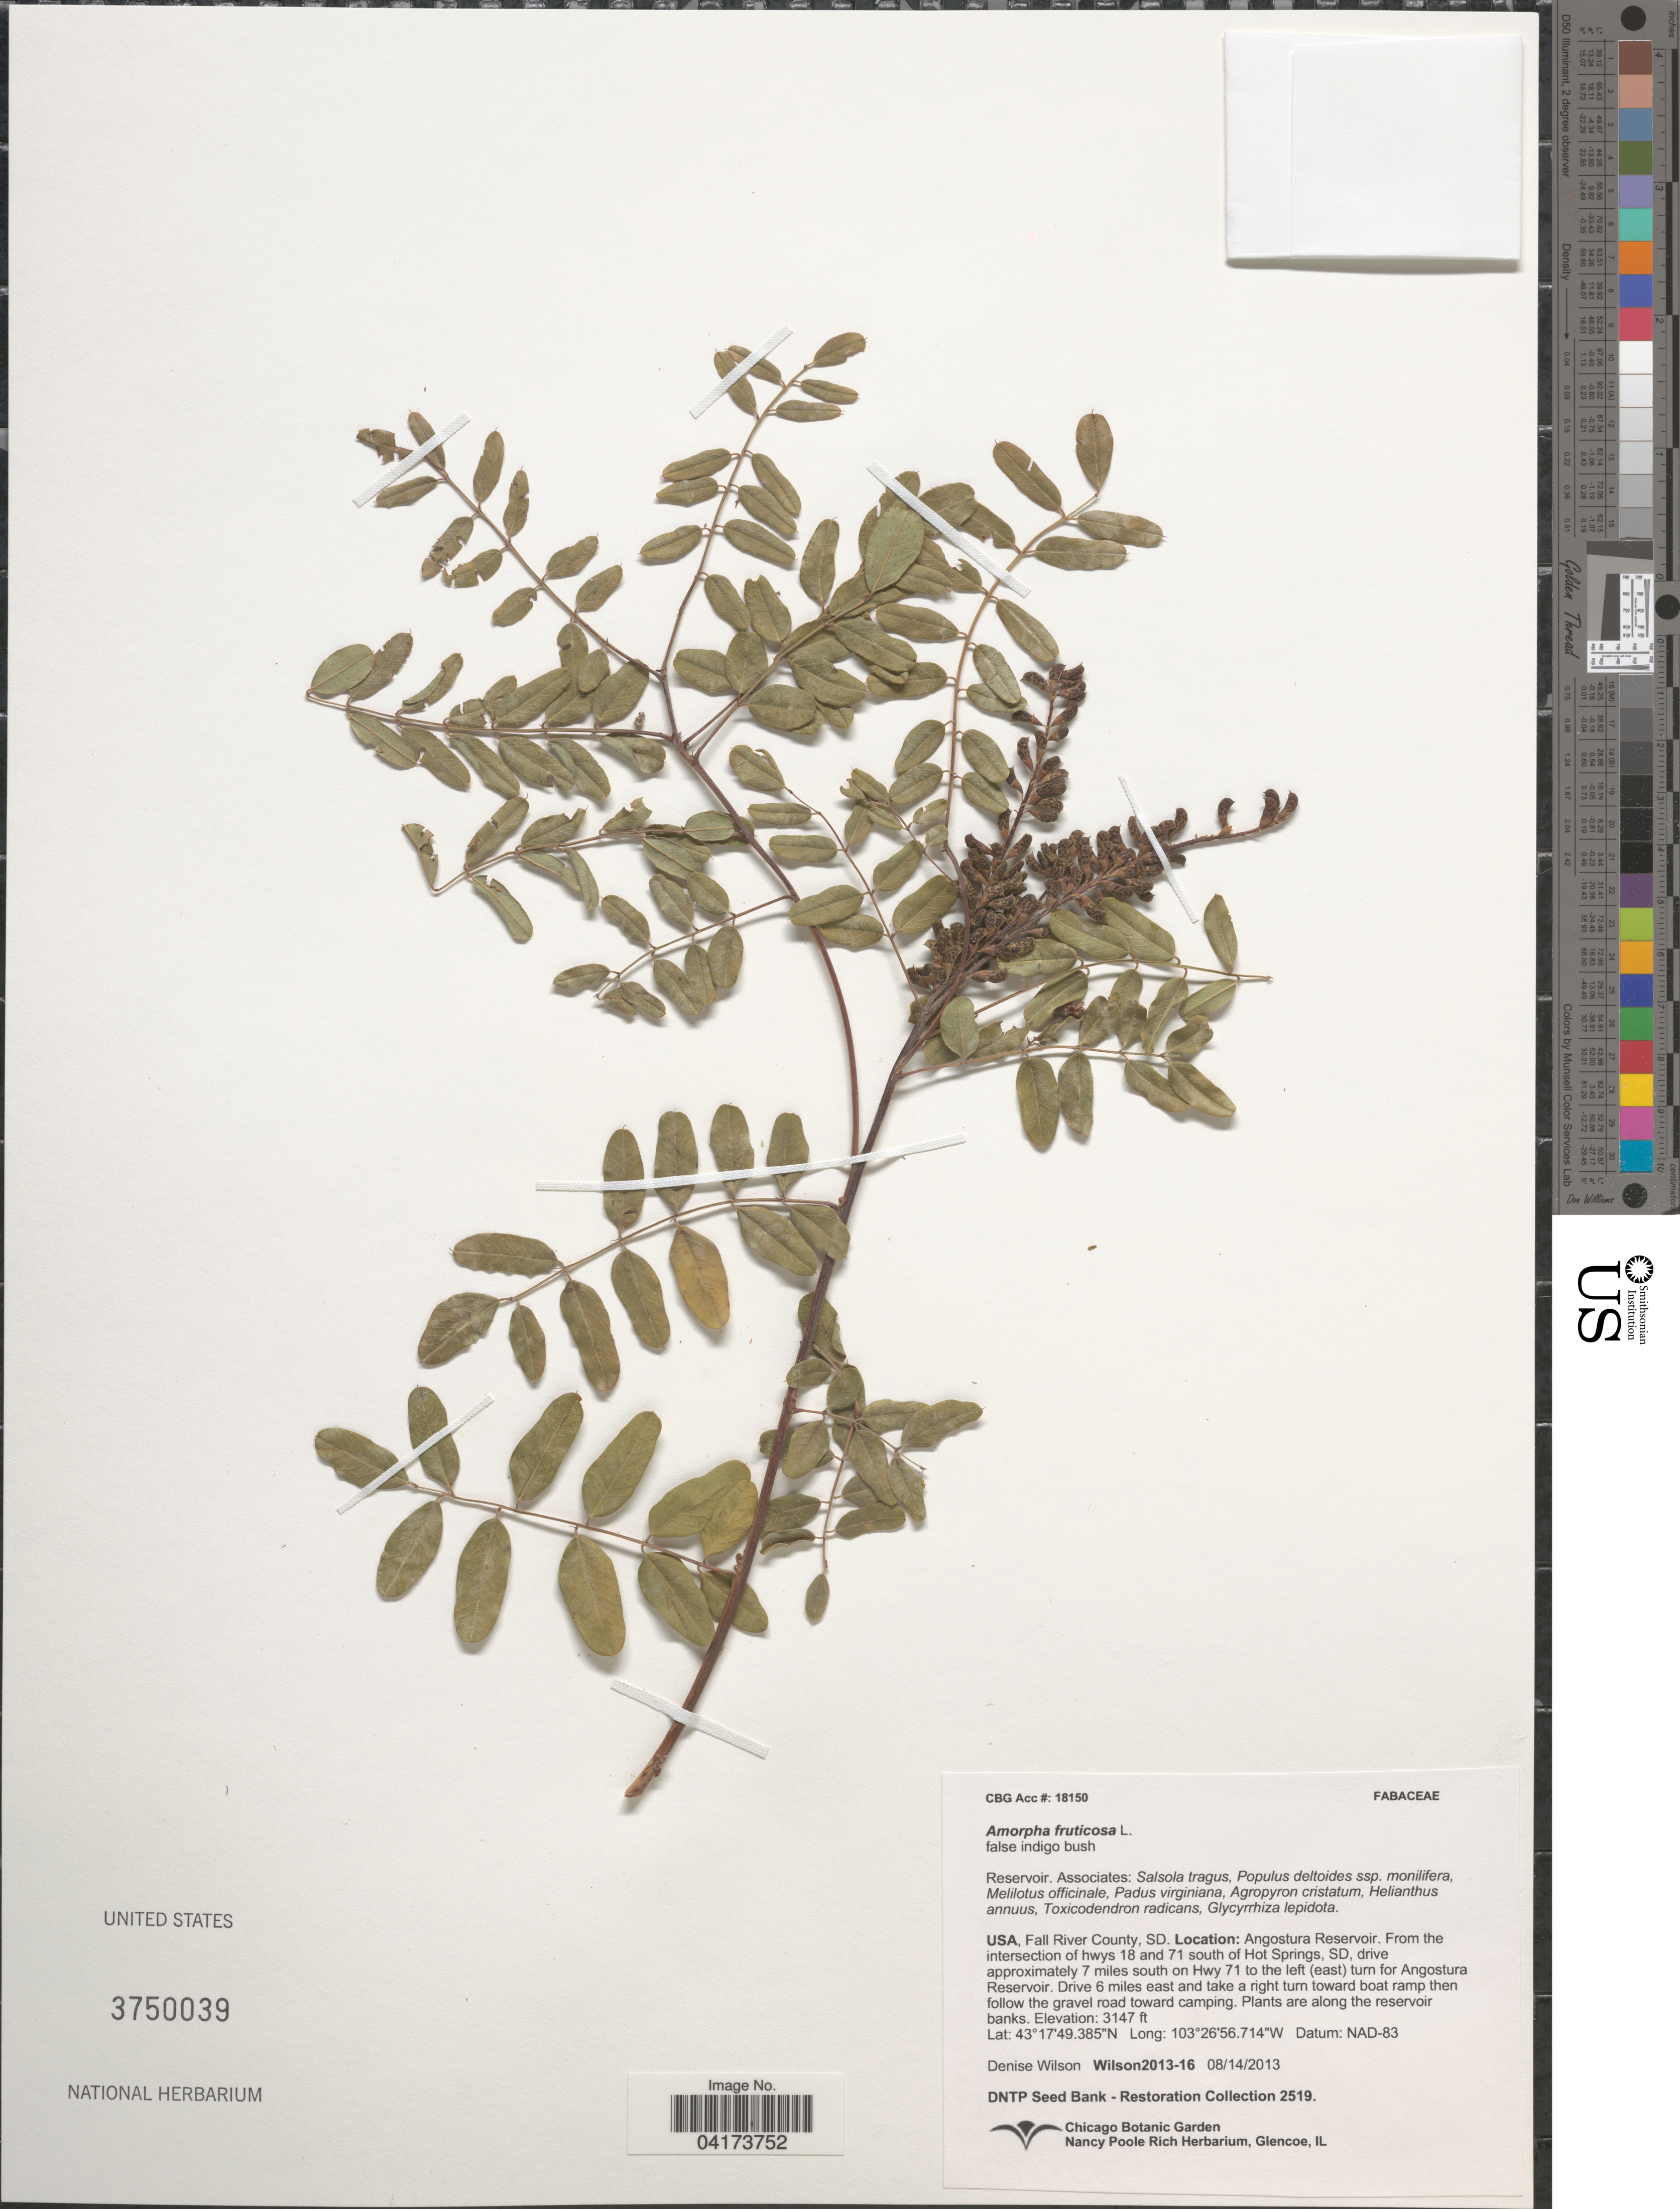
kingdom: Plantae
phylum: Tracheophyta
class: Magnoliopsida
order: Fabales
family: Fabaceae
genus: Amorpha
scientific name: Amorpha fruticosa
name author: L.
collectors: D. Wilson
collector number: Wilson2013-16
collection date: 2013-08-14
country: United States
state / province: South Dakota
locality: Fall River County. Angostura Reservoir. From the intersection of hwys 18 and 71 south of Hot Springs, SD, drive approximately 7 miles south on Hwy 71 to the left (east) turn for Angostura Reservoir. Drive 6 miles east and take a right turn toward boat ramp then follow the gravel road toward camping.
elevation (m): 959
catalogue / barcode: US 3750039